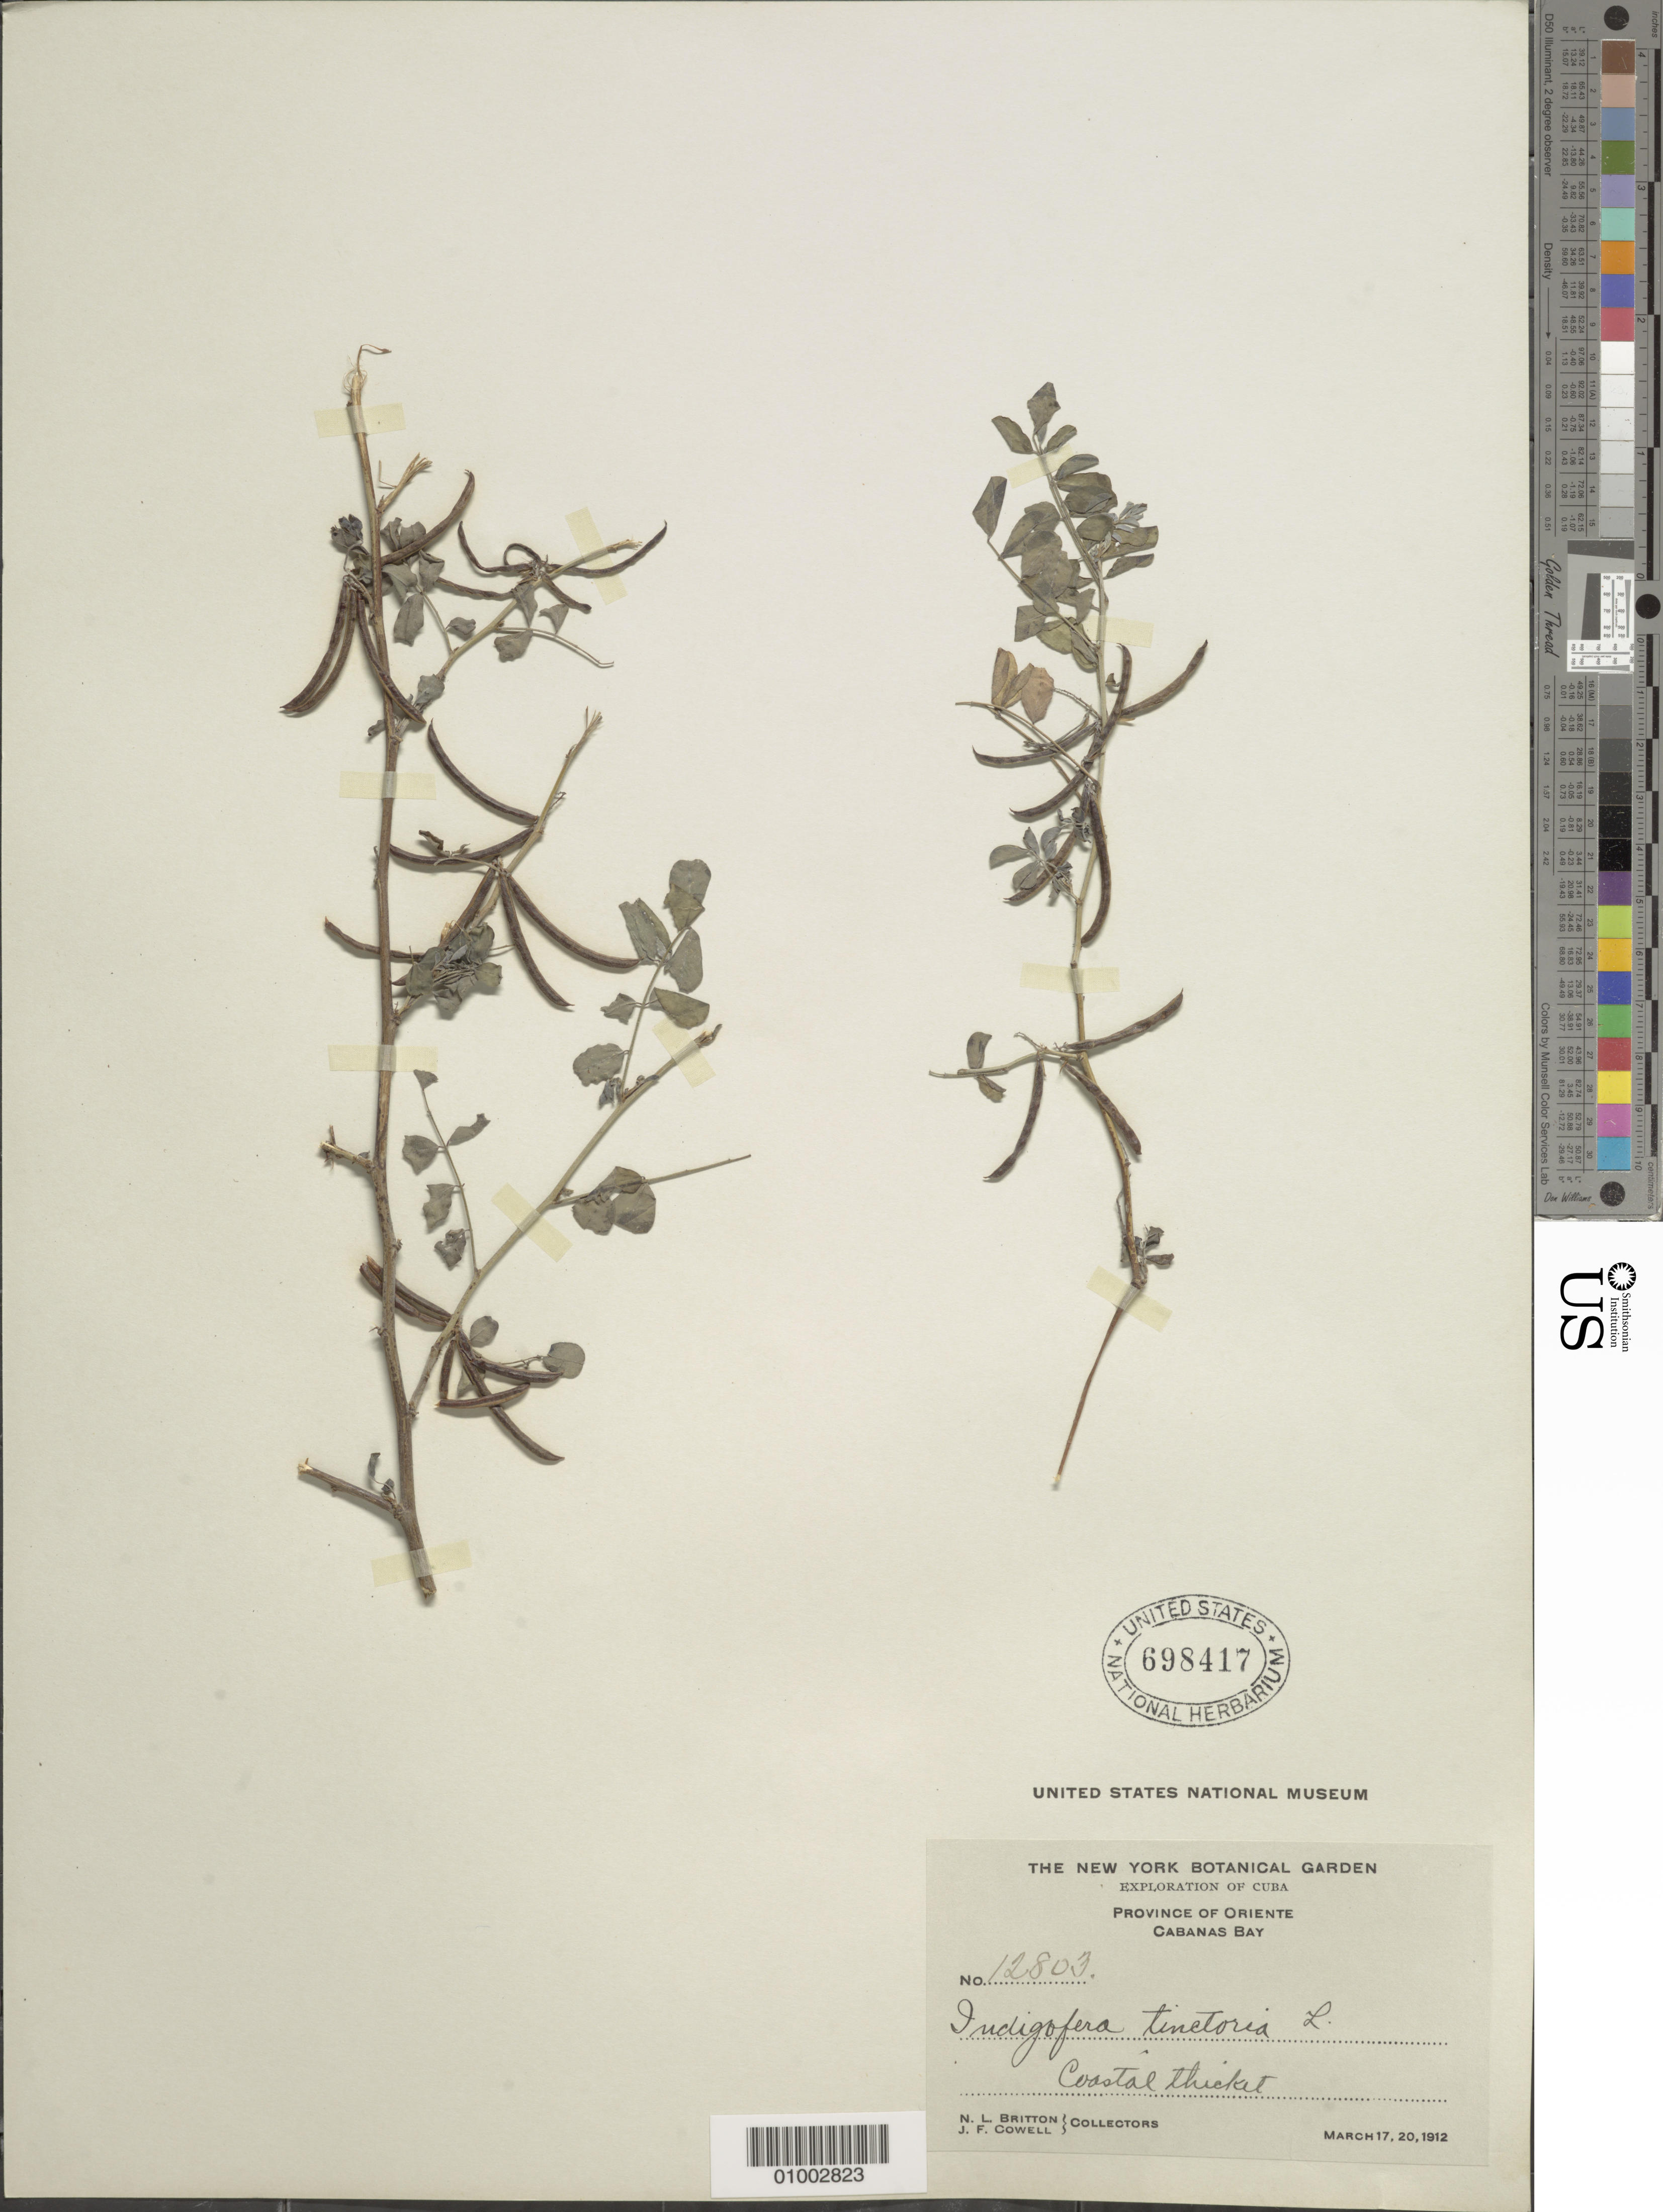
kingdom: Plantae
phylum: Tracheophyta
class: Magnoliopsida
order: Fabales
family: Fabaceae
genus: Indigofera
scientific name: Indigofera tinctoria sensu Naves non L.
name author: Naves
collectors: N. Britton & J. F. Cowell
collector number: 12803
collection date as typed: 17 Mar 1912 to 20 Mar 1912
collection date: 1912-03-17/1912-03-20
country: Cuba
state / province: Oriente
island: Cuba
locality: Coastal thicket, Cabanas Bay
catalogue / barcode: US 698417